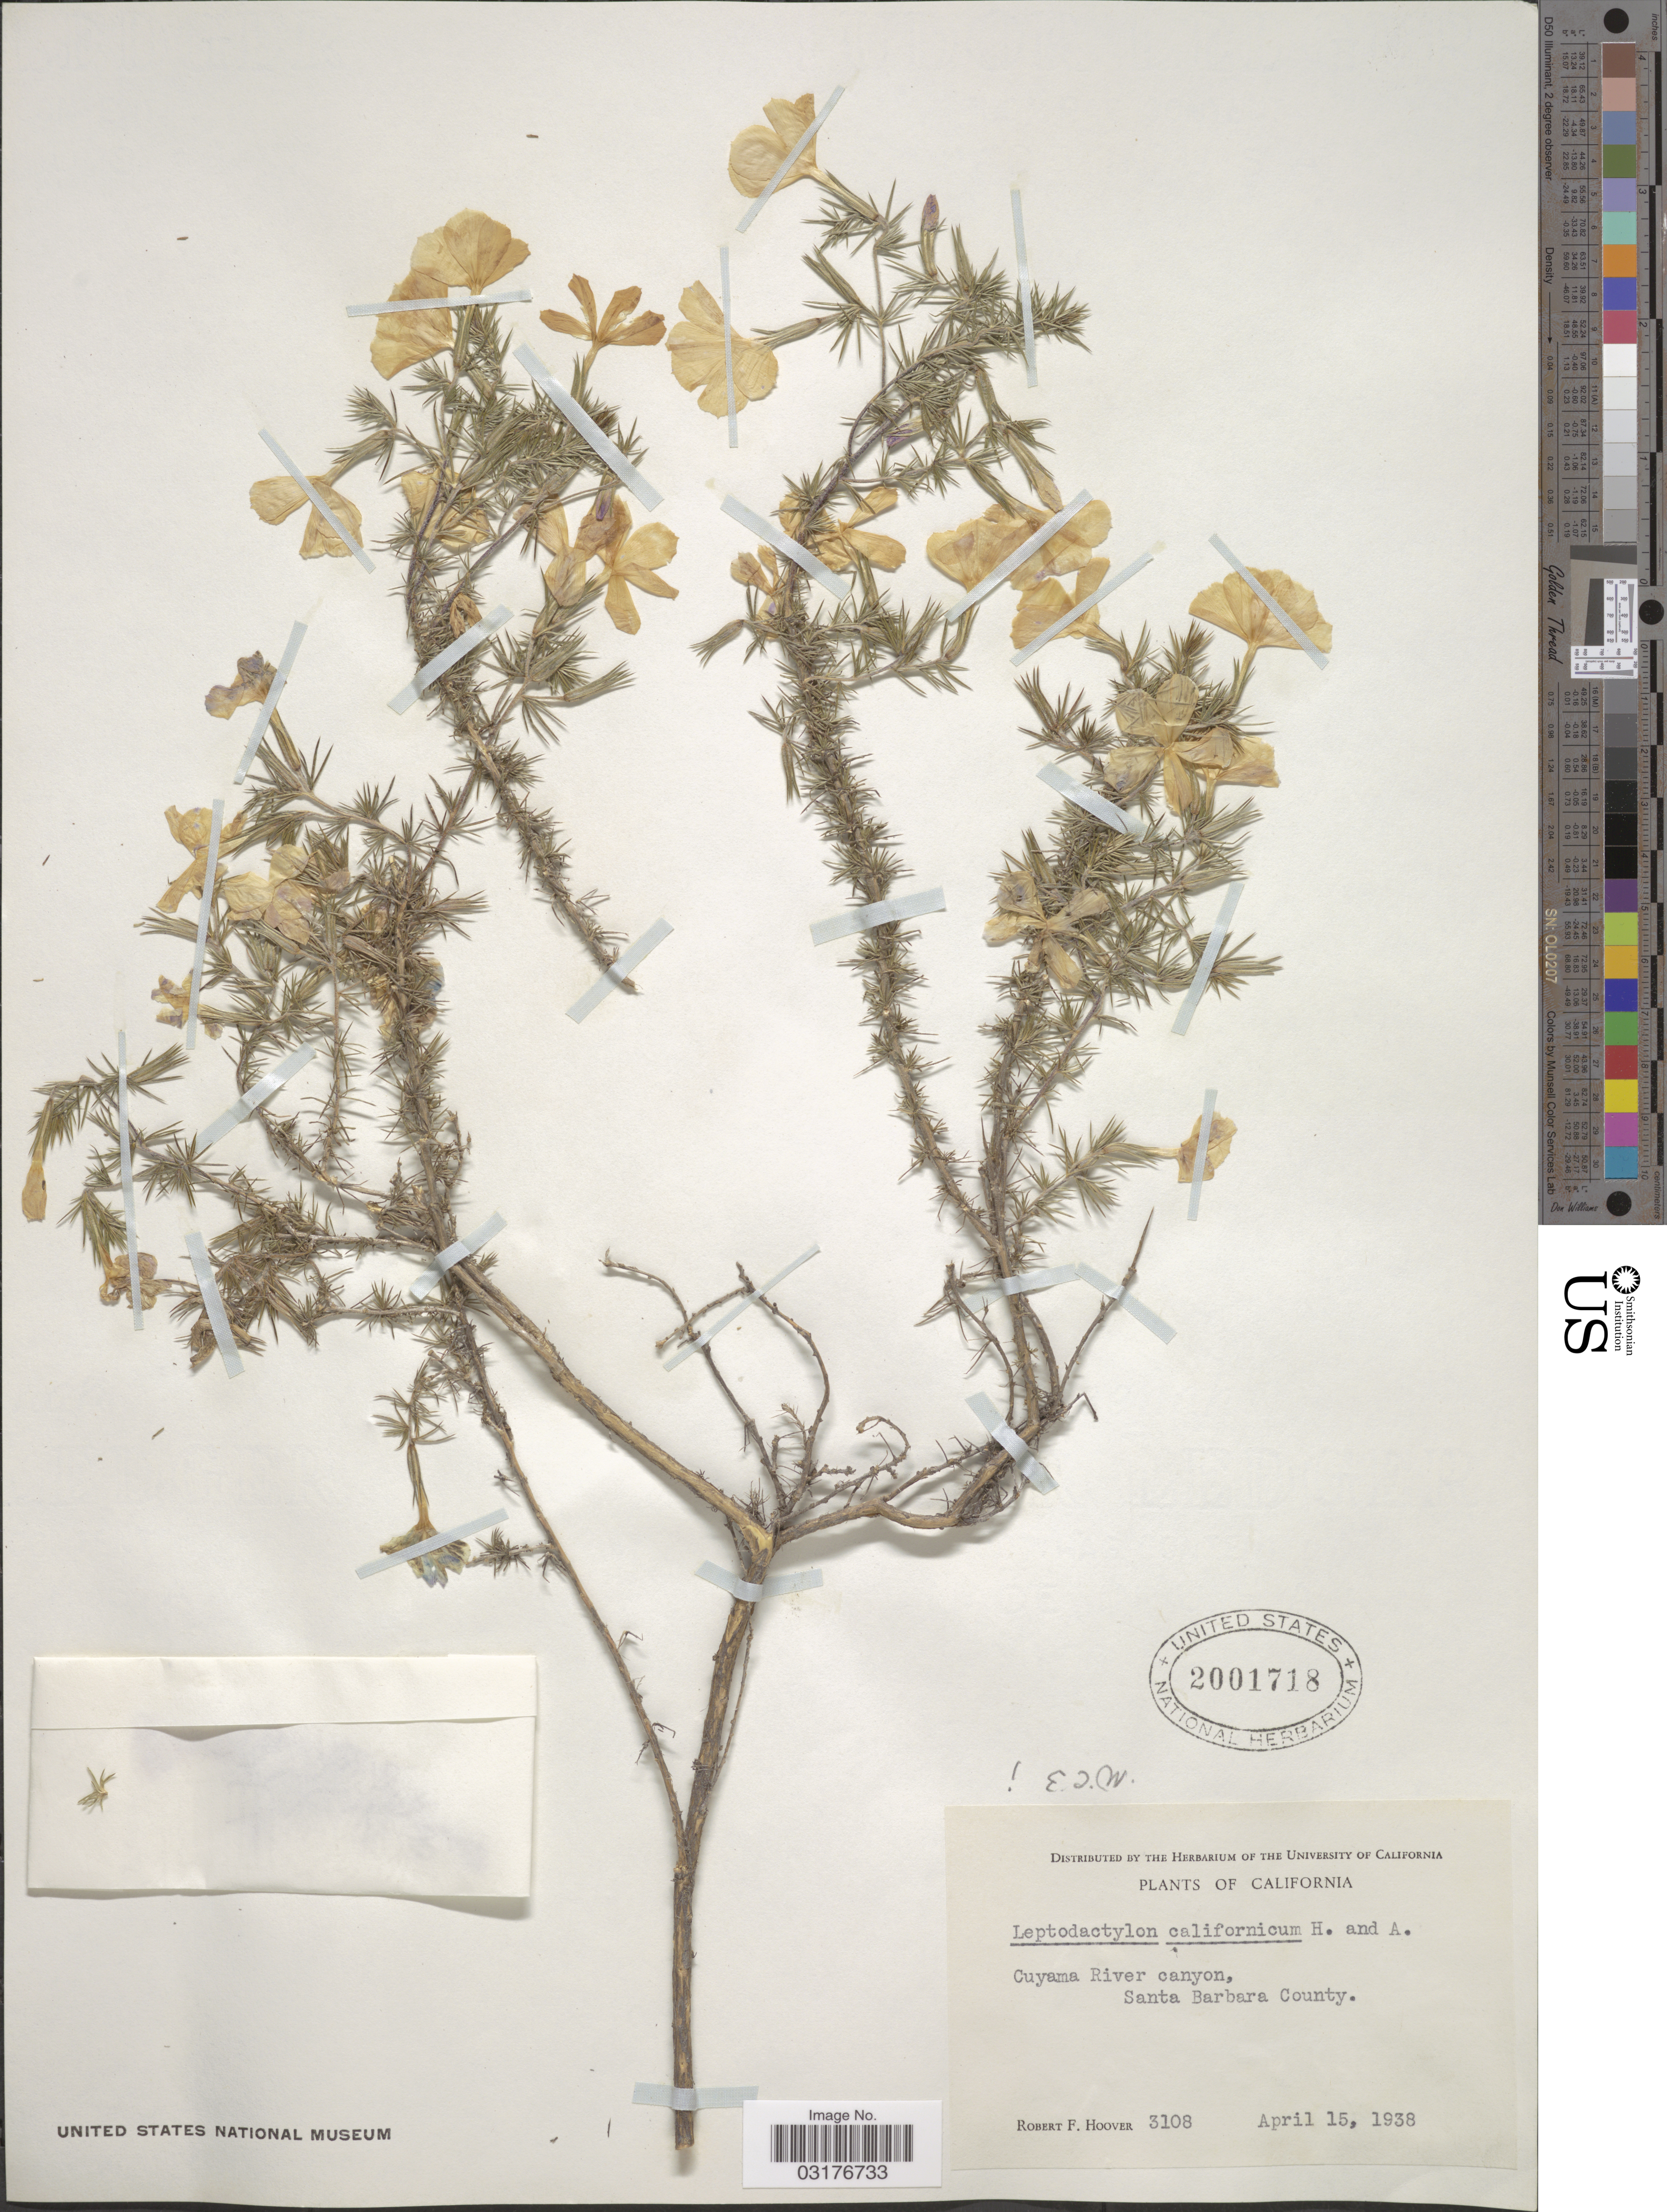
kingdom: Plantae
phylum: Tracheophyta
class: Magnoliopsida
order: Ericales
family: Polemoniaceae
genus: Linanthus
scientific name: Linanthus californicus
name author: (Hook. & Arn.) J.M. Porter & L.A. Johnson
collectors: R. F. Hoover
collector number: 3108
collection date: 1938-04-15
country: United States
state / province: California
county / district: Santa Barbara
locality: Cuyama River canyon, Santa Barbara County.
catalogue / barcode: US 2001718